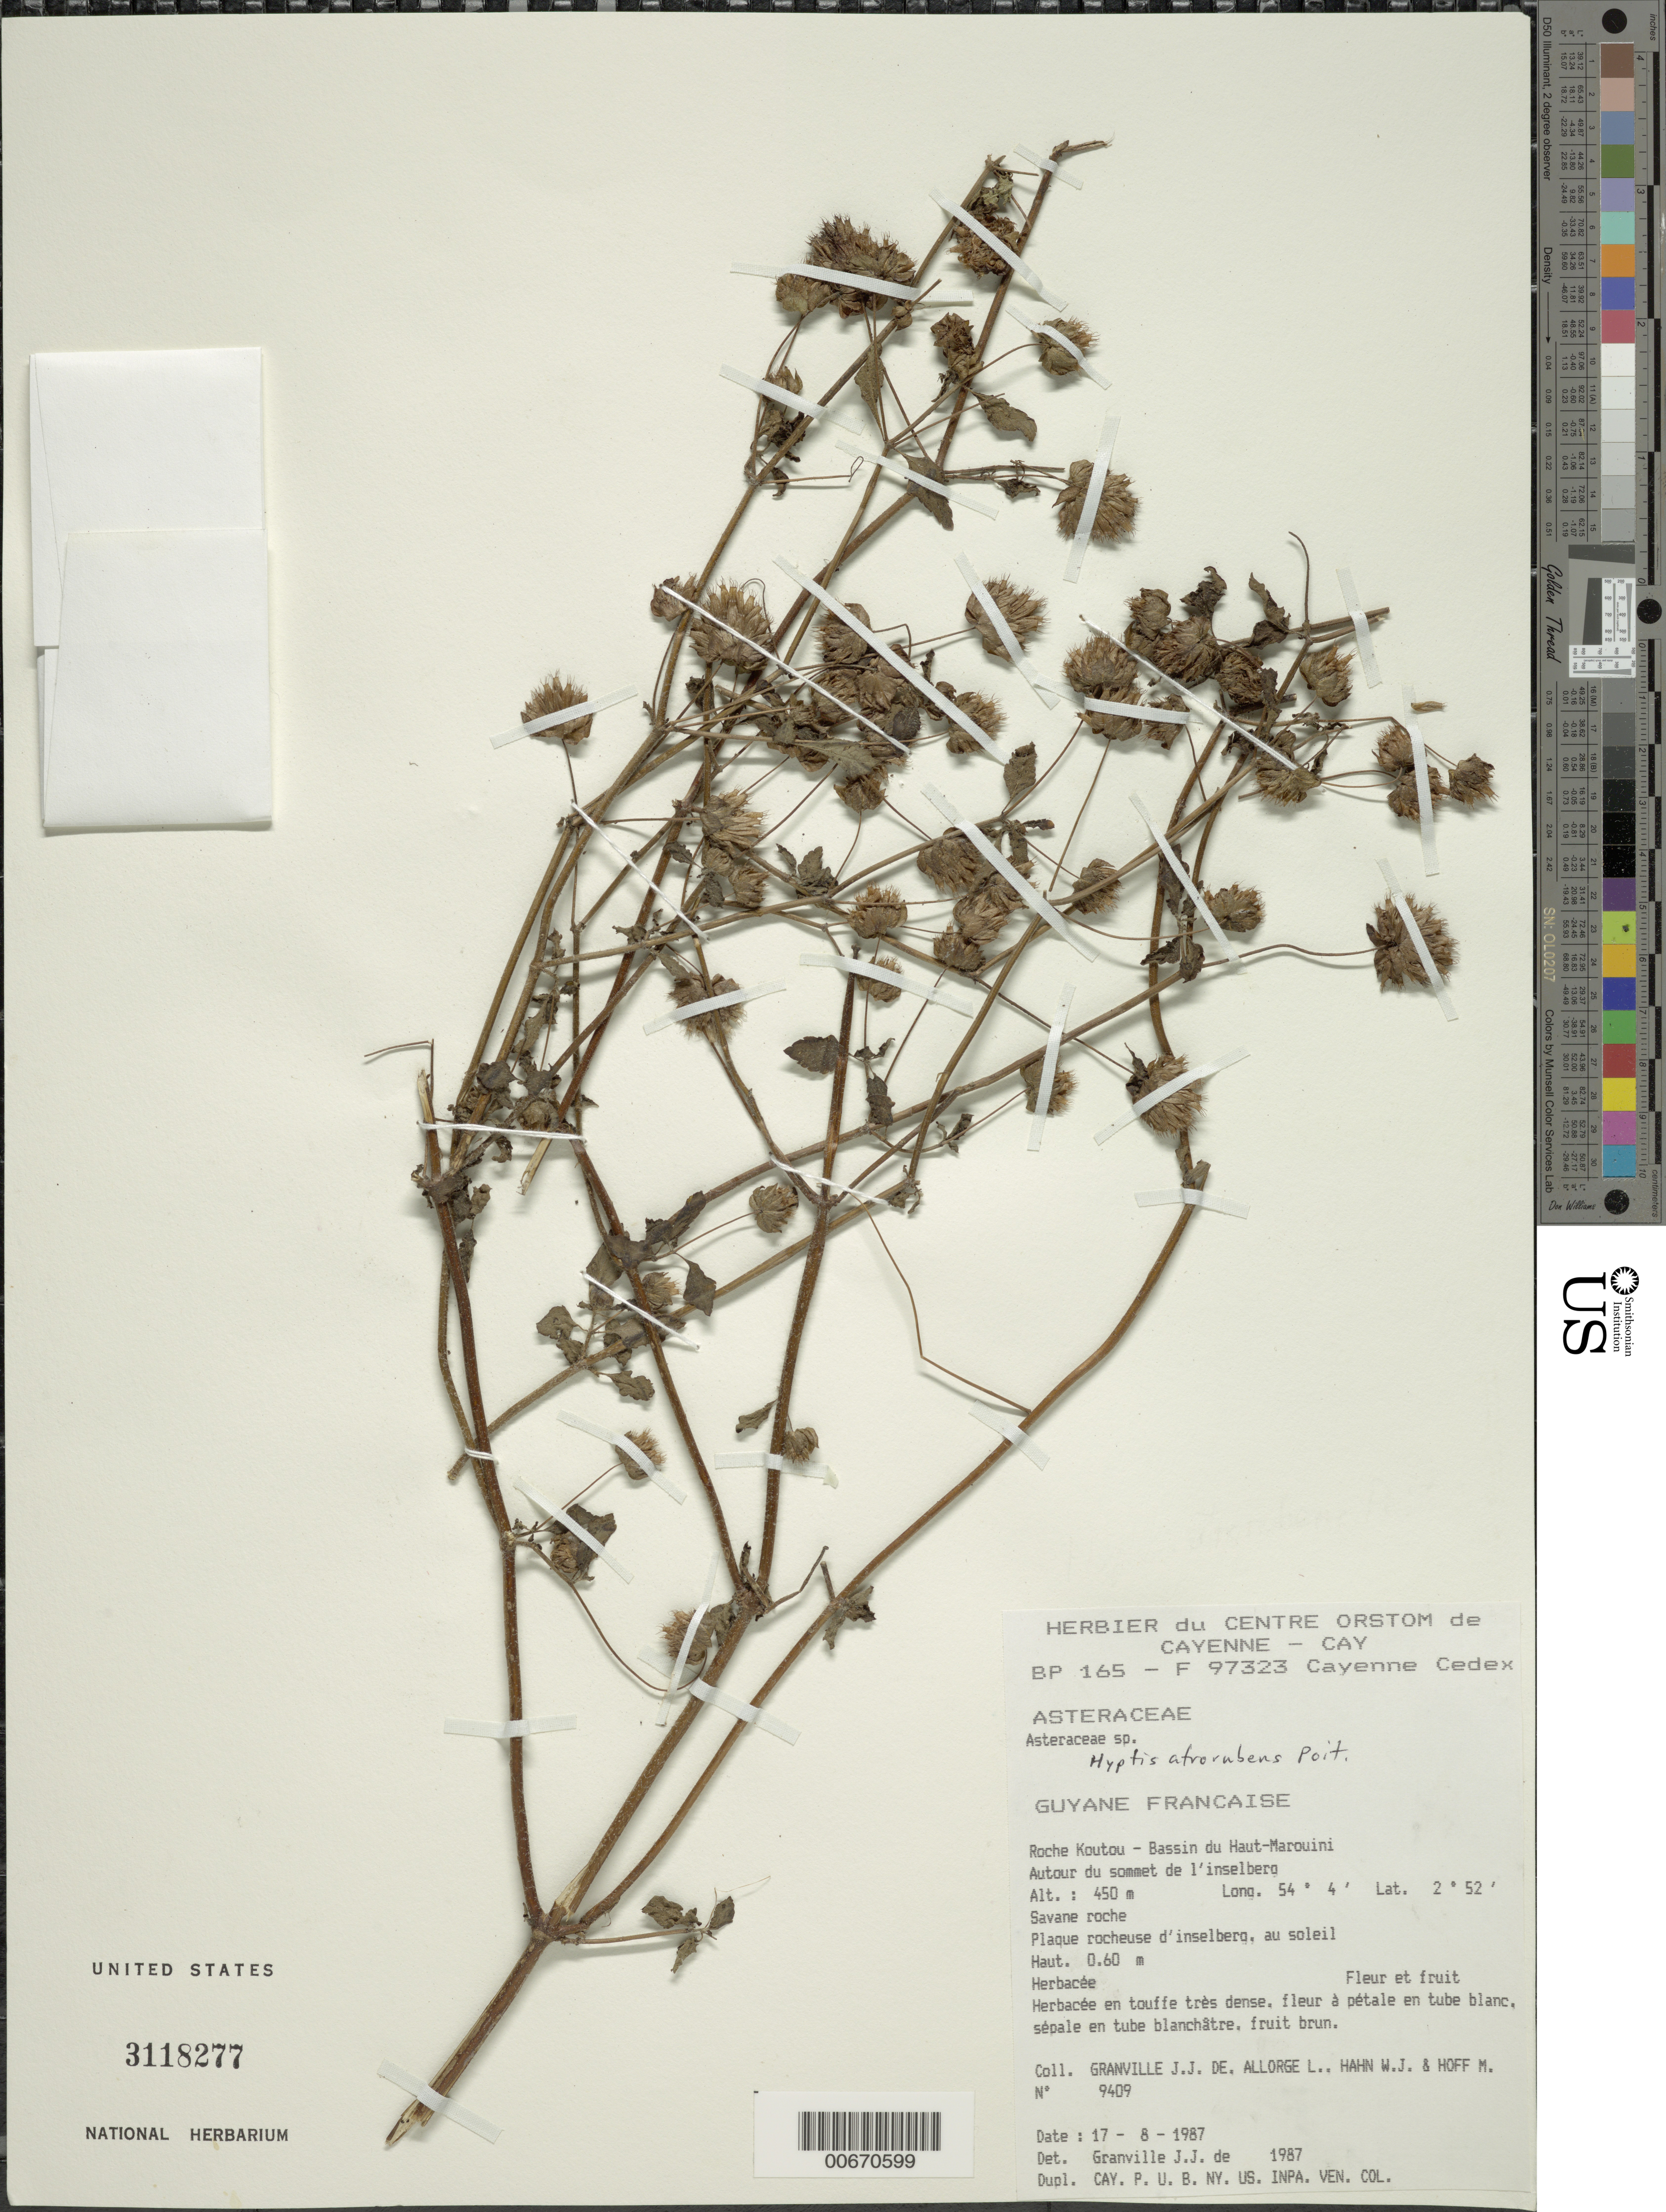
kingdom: Plantae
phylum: Tracheophyta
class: Magnoliopsida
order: Lamiales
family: Lamiaceae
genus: Hyptis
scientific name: Hyptis atrorubens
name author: Poit.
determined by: Granville, J. J. de, (CAY), Institut de Recherche pour le Developpement (IRD) (FRENCH GUIANA)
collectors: J.-J. de Granville, L. Allorge, W. J. Hahn & M. Hoff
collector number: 9409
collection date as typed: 17-Aug-87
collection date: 1987-08-17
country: French Guiana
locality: Roche Koutou, Bassin du Haut-Marouini, autour du sommet de l'inselberg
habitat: Savane roche, plaque rocheuse d'inselberg, au soleil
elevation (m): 450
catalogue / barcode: US 3118277